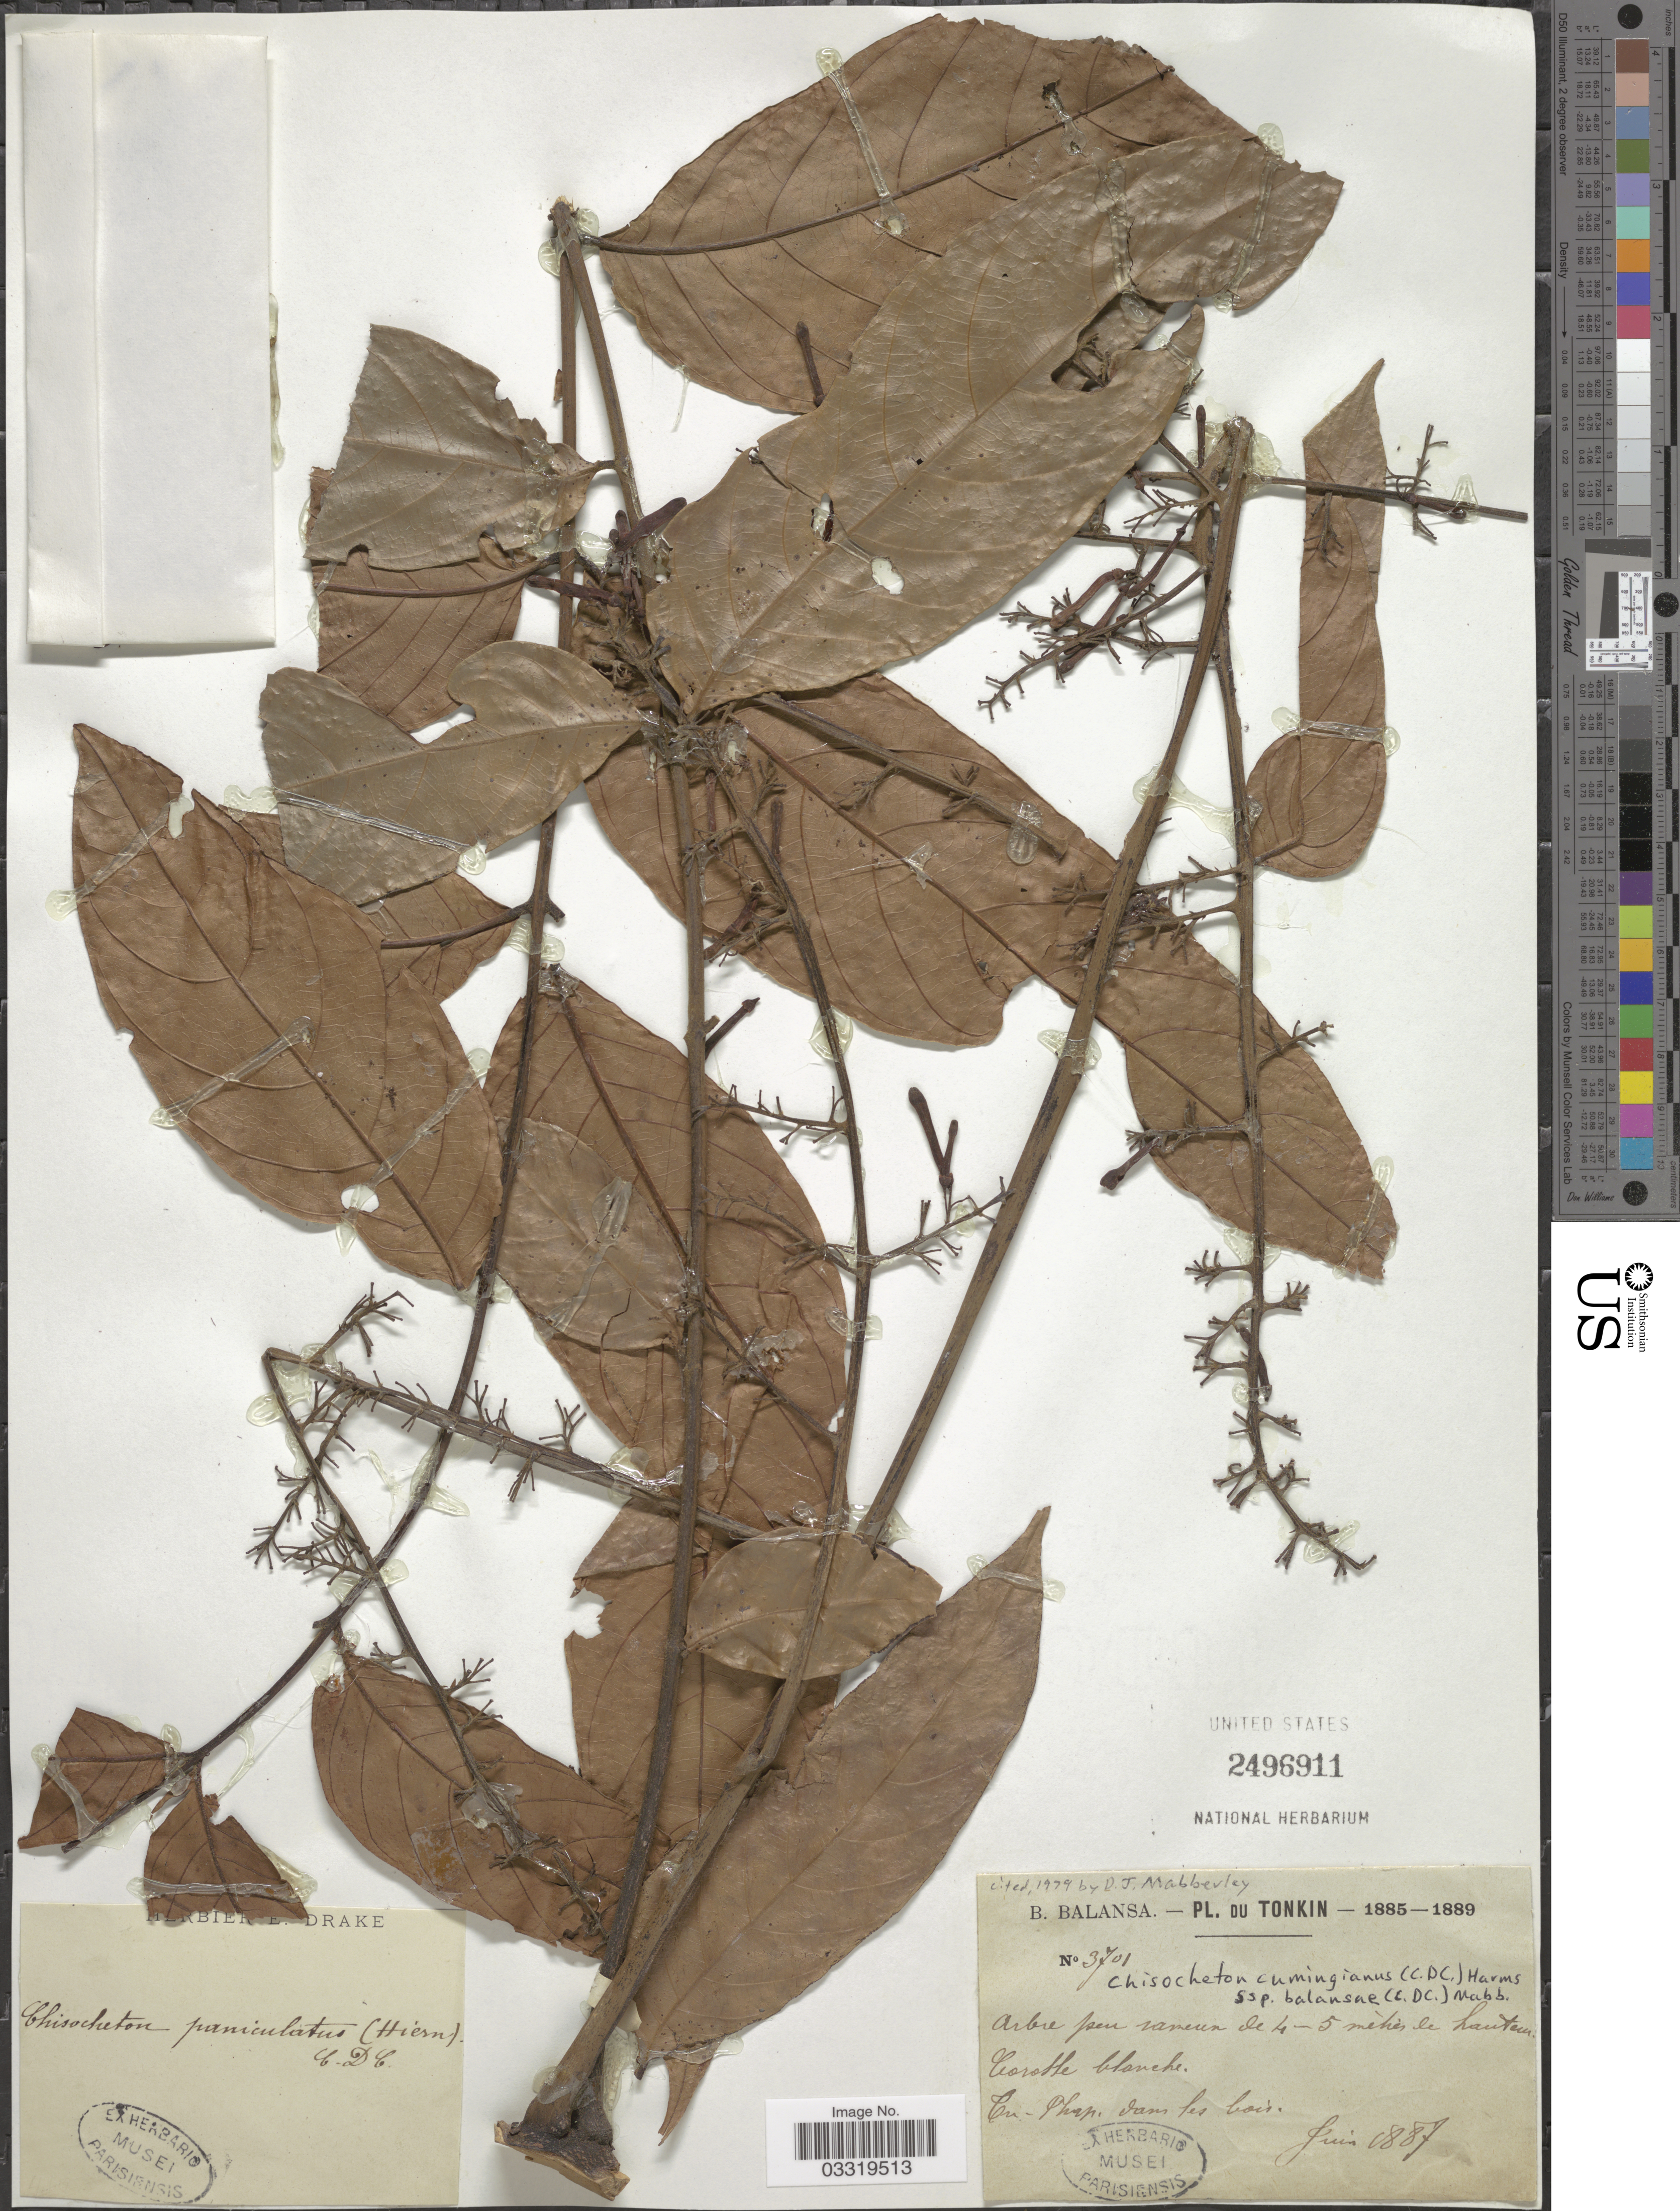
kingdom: Plantae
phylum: Tracheophyta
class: Magnoliopsida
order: Sapindales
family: Meliaceae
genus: Chisocheton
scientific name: Chisocheton cumingianus subsp. balansae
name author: (C. DC.) Mabb.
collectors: B. Balansa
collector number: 3701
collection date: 1887-06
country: Vietnam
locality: Tonkin.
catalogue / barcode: US 2496911